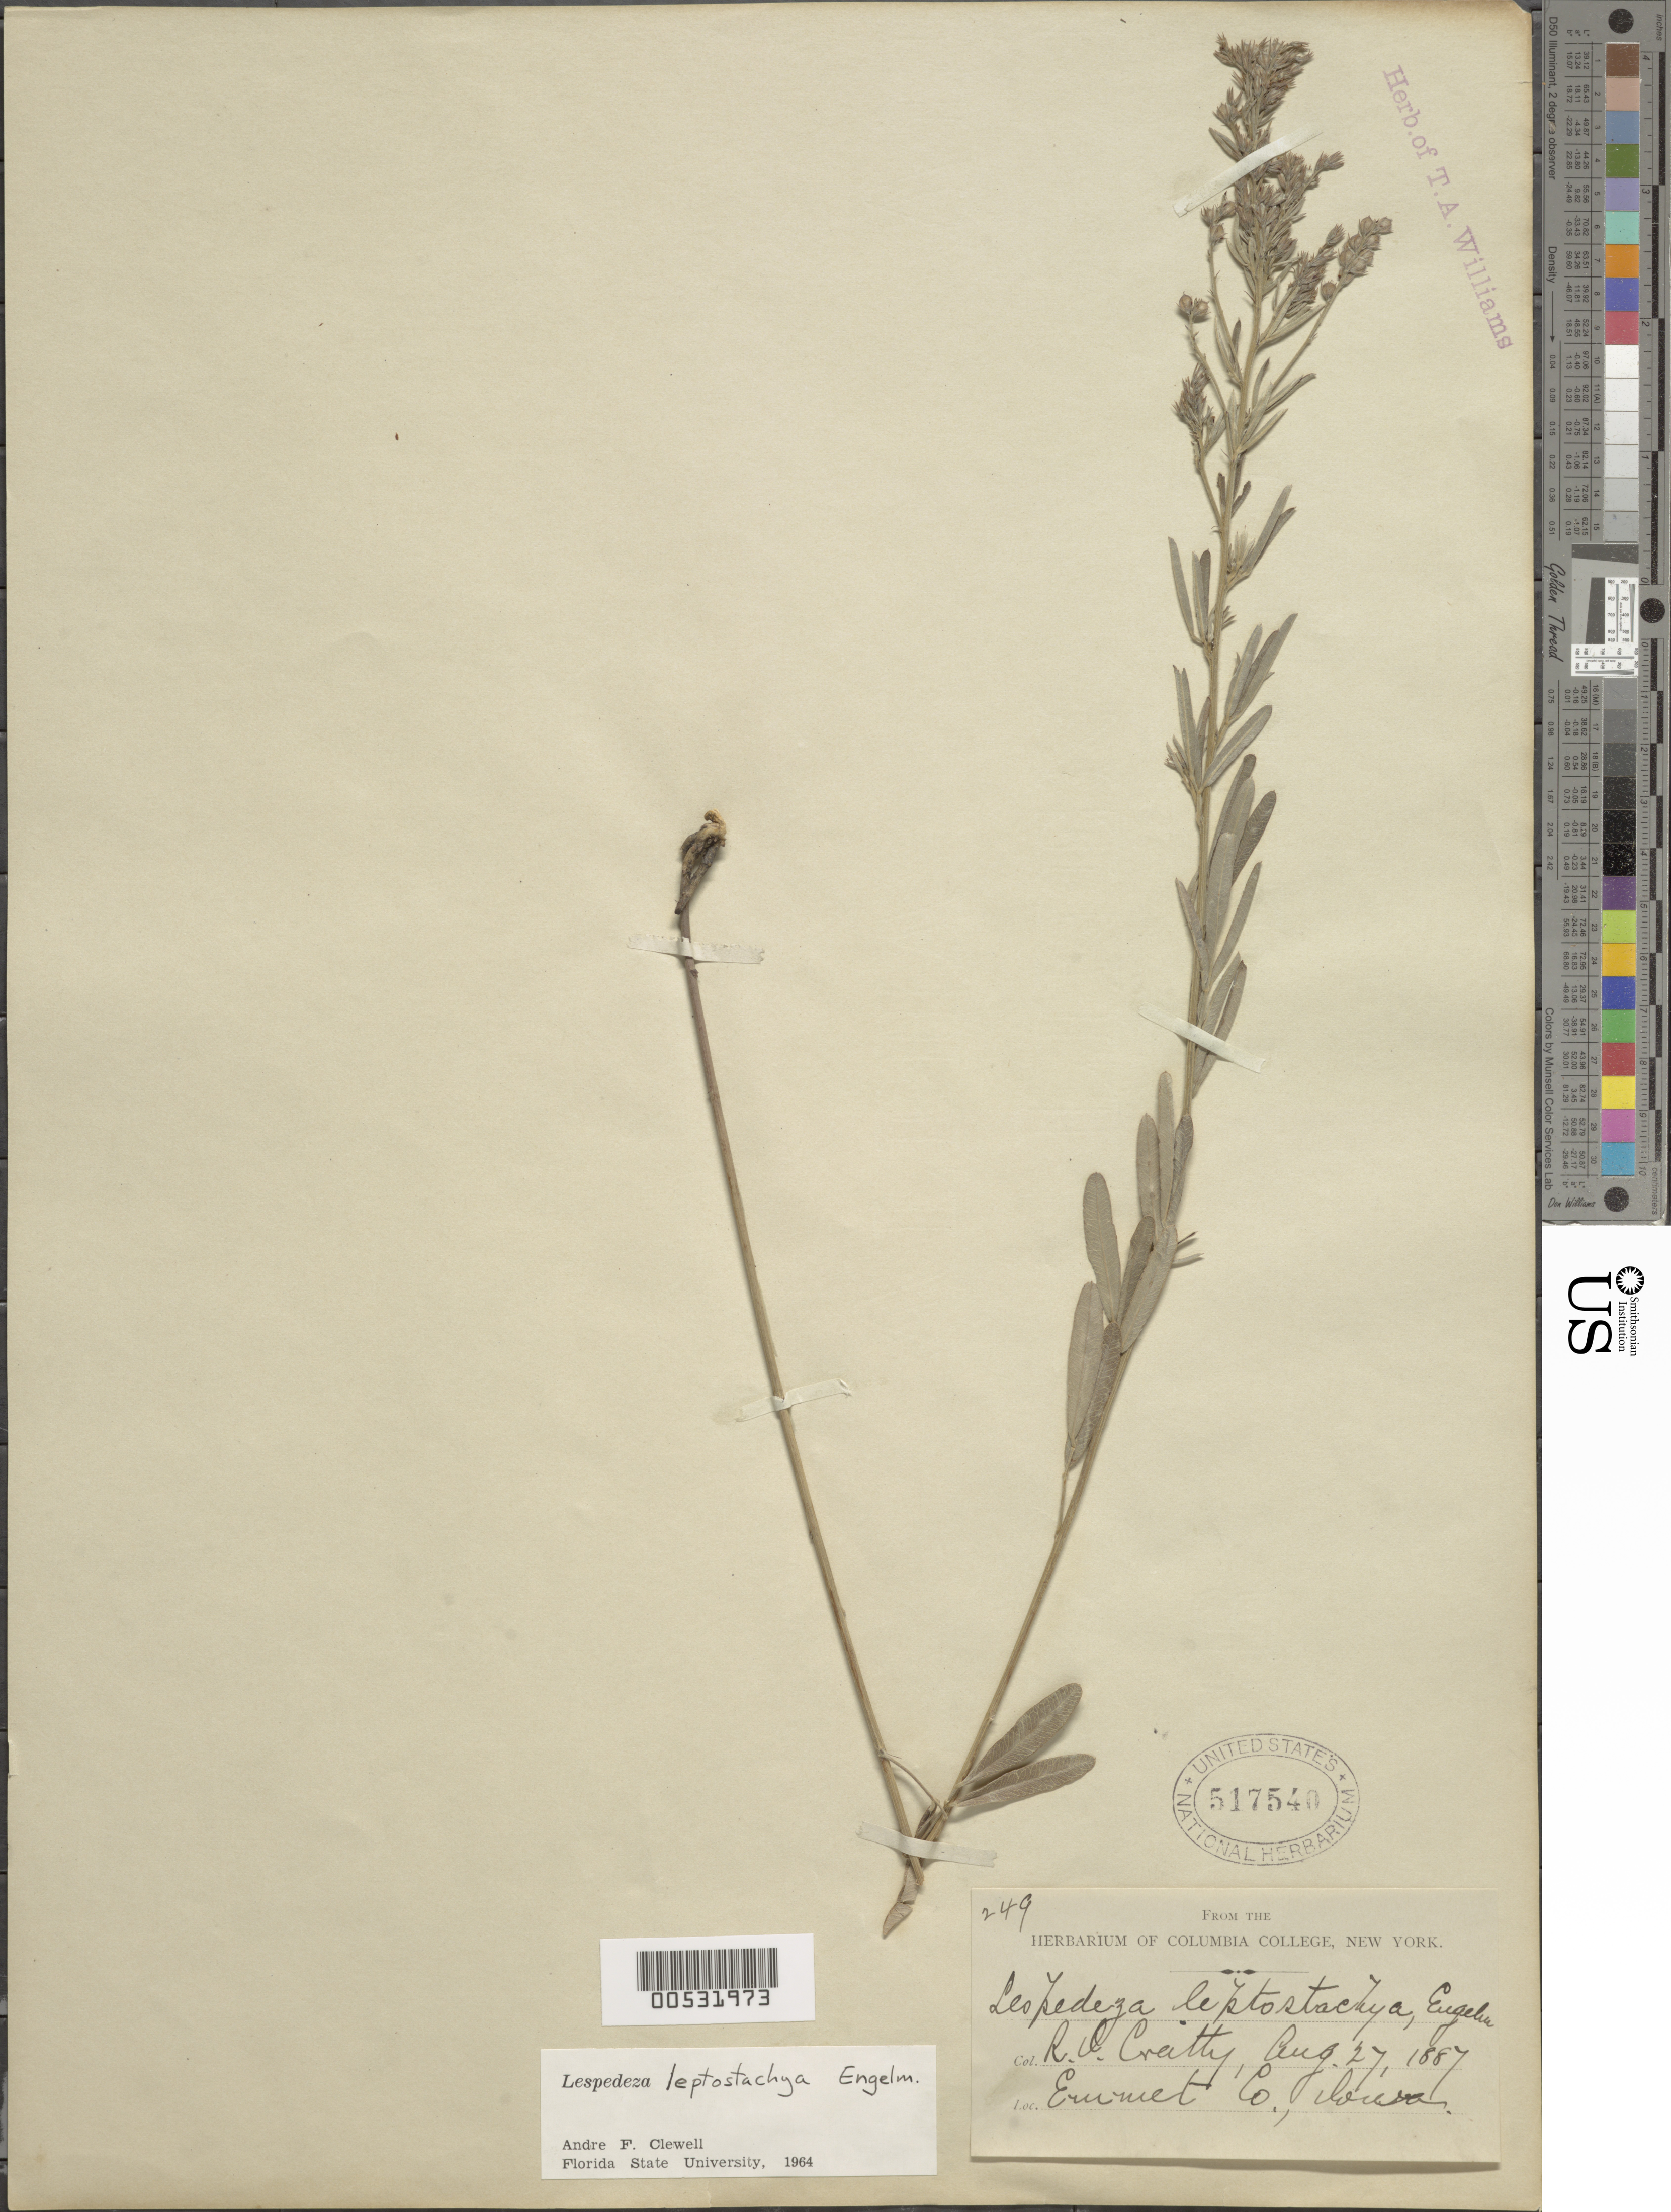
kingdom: Plantae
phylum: Tracheophyta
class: Magnoliopsida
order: Fabales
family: Fabaceae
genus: Lespedeza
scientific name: Lespedeza leptostachya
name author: Engelm.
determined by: Clewell, Andre Francis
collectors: R. Cratty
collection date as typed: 27 Aug 1887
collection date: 1887-08-27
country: United States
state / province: Iowa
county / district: Emmet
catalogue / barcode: US 517540